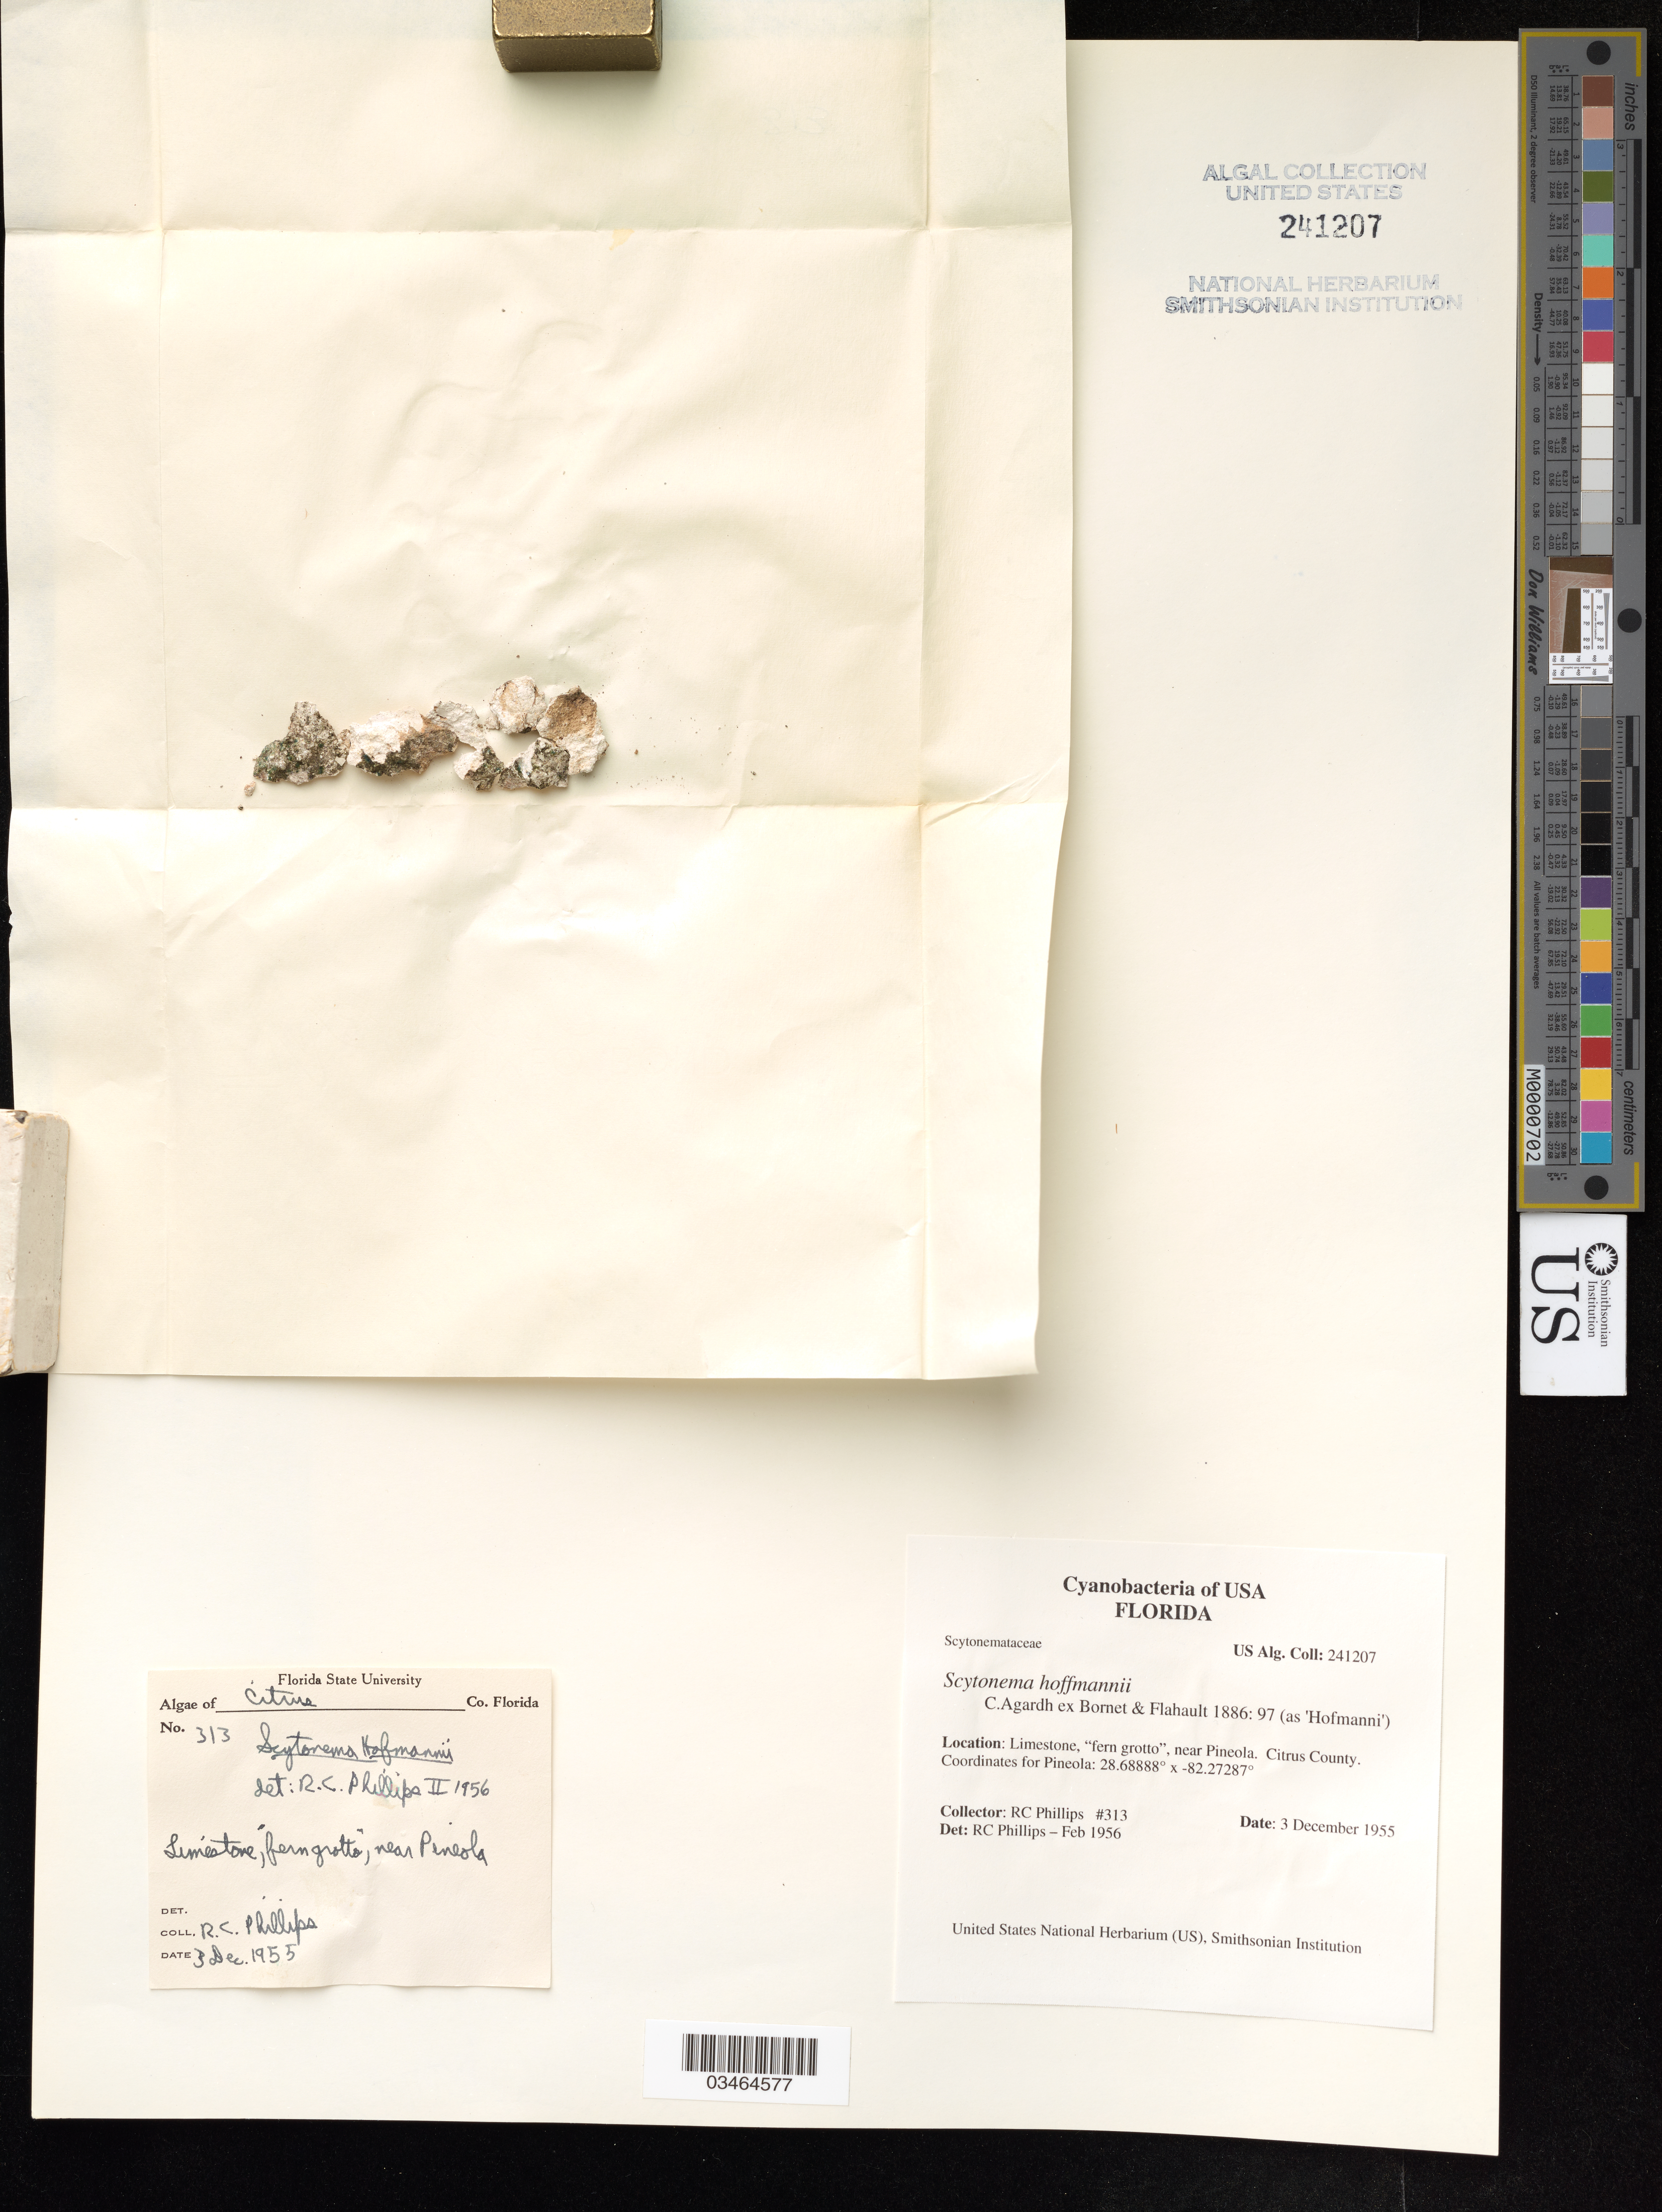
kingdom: Bacteria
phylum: Cyanobacteria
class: Cyanobacteriia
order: Cyanobacteriales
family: Scytonemataceae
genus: Scytonema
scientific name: Scytonema hofmannii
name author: C. Agardh ex Bornet & Flahault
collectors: R. C. Phillips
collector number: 313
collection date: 1955-12-03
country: United States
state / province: Florida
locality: Near Pineola, Citrus County.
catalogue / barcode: US 241207